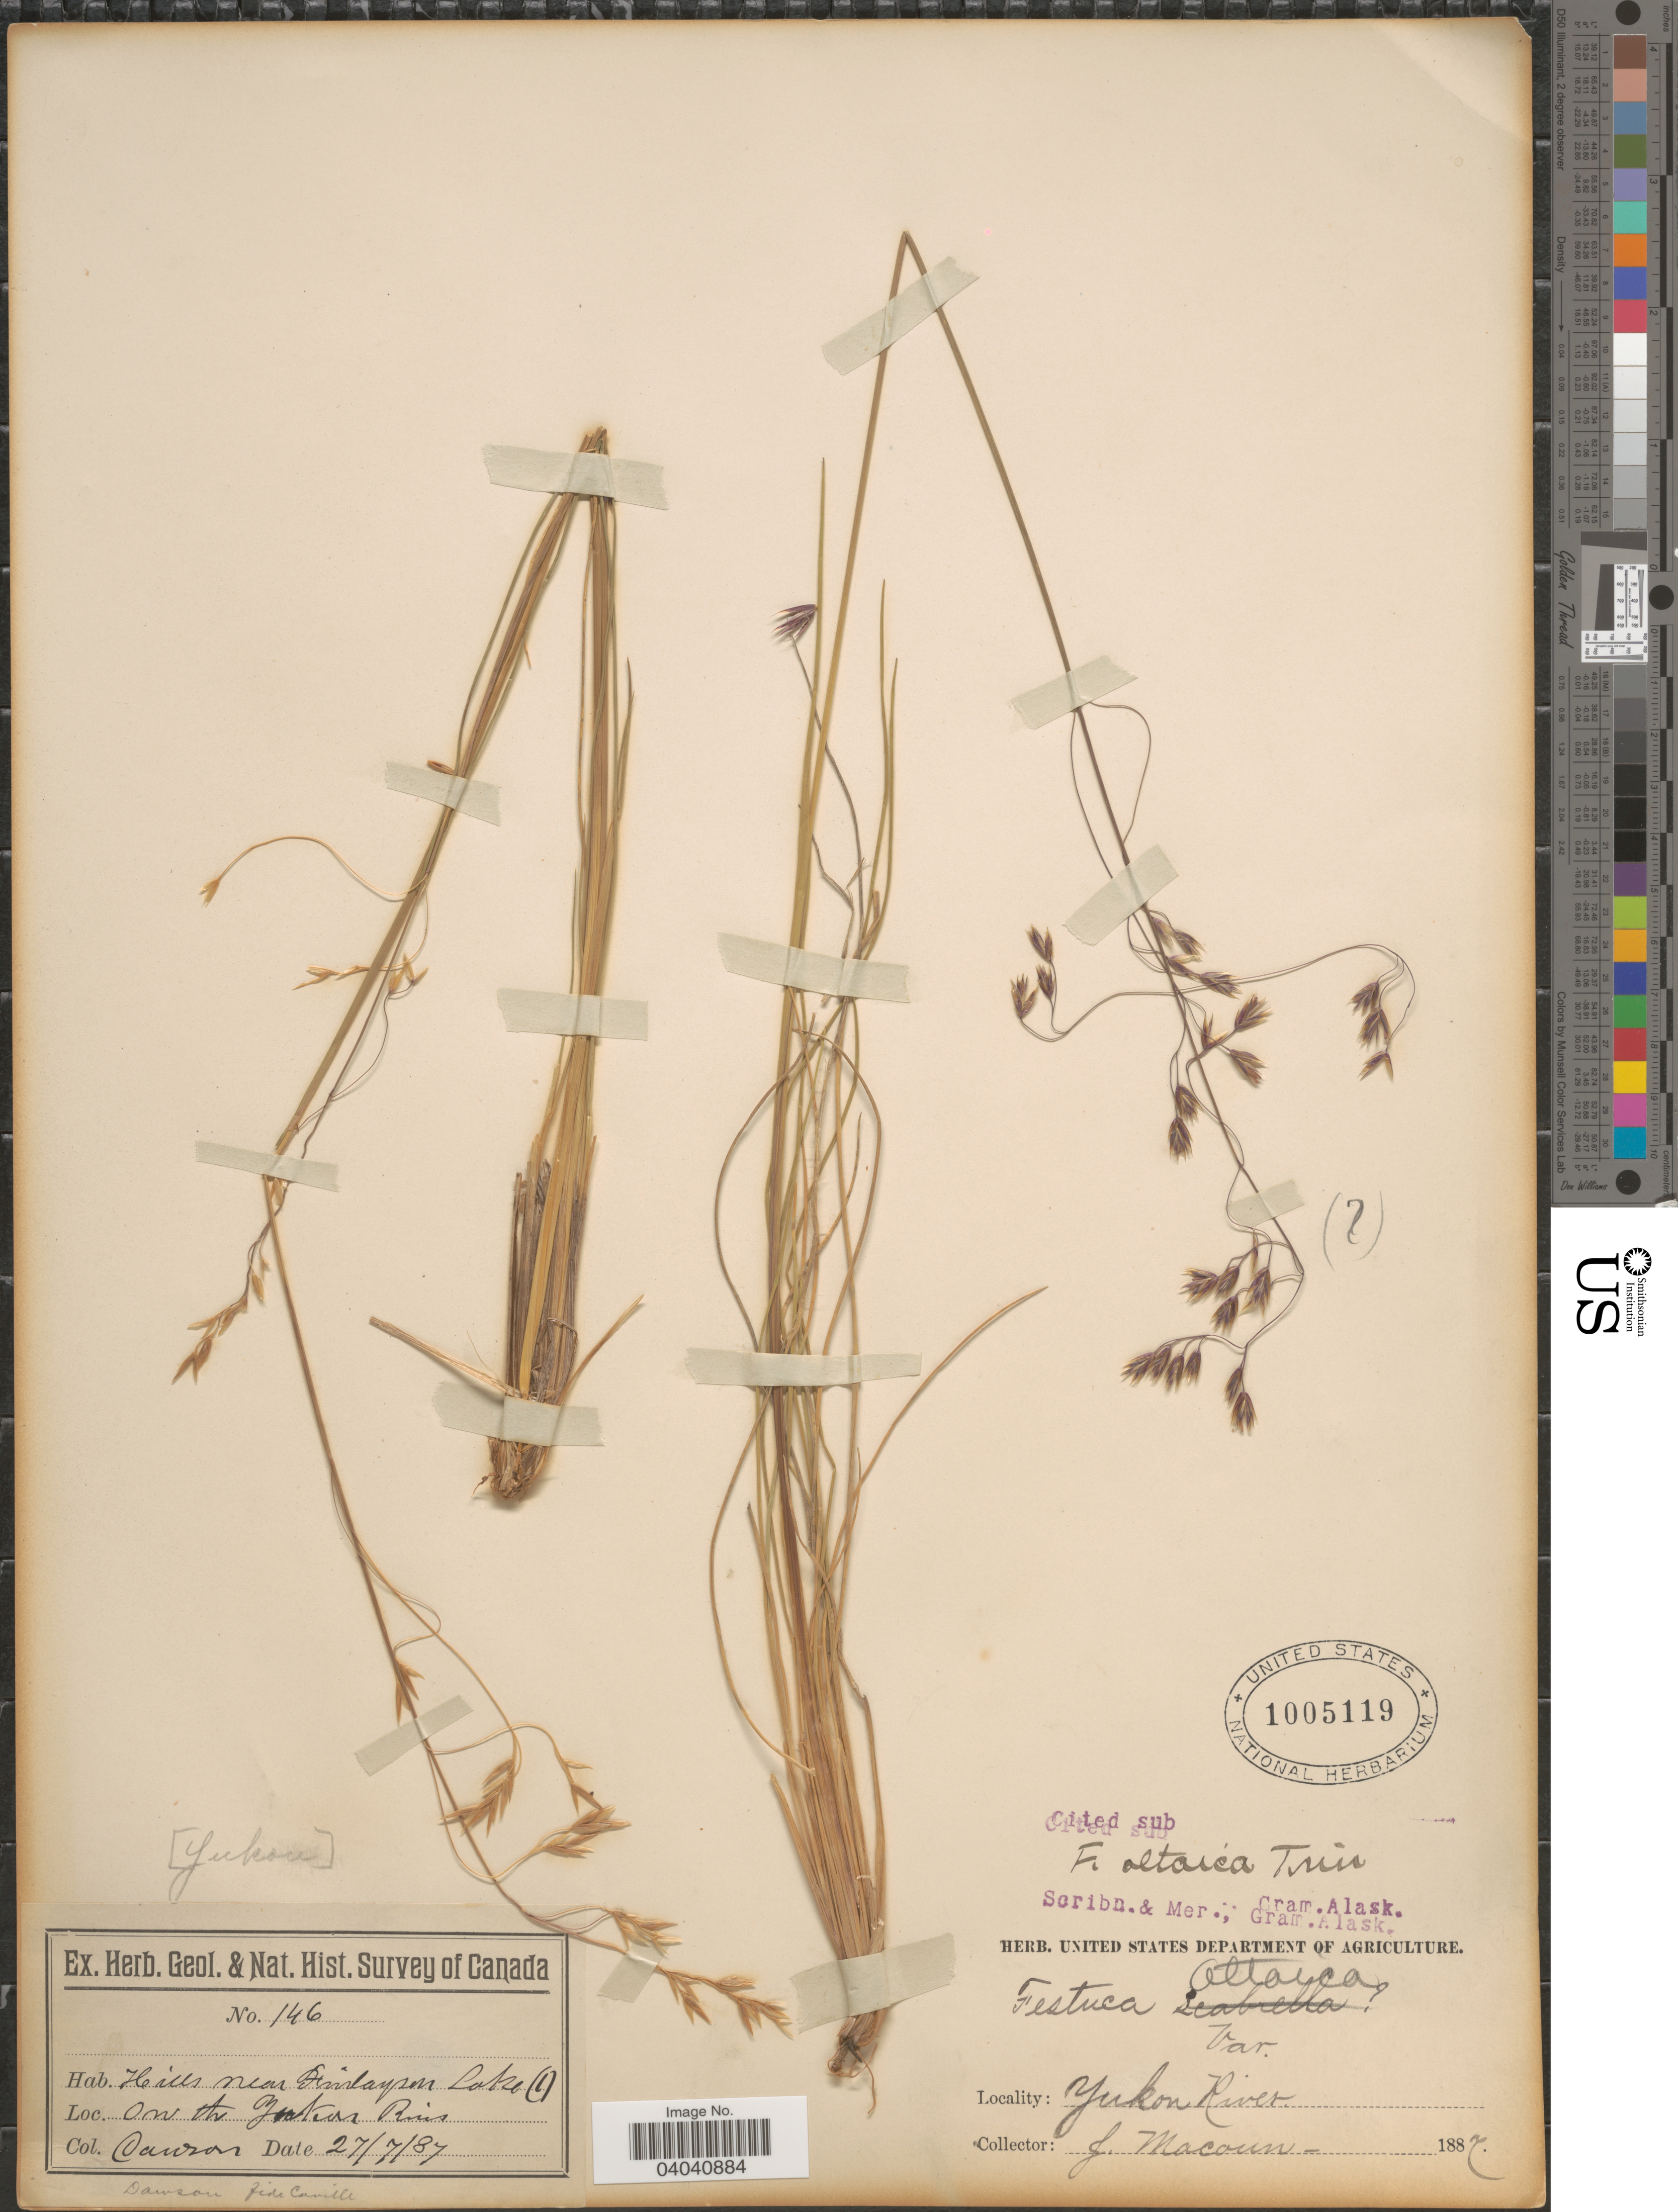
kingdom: Plantae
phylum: Tracheophyta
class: Liliopsida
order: Poales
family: Poaceae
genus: Festuca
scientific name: Festuca altaica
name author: Trin.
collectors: J. Macoun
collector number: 146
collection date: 1887-07-27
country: Canada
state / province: Yukon Territory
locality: Yukon. Hills near Finlayson Lake. On the Yukon River. Dawson [unsure placement].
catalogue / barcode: US 1005119